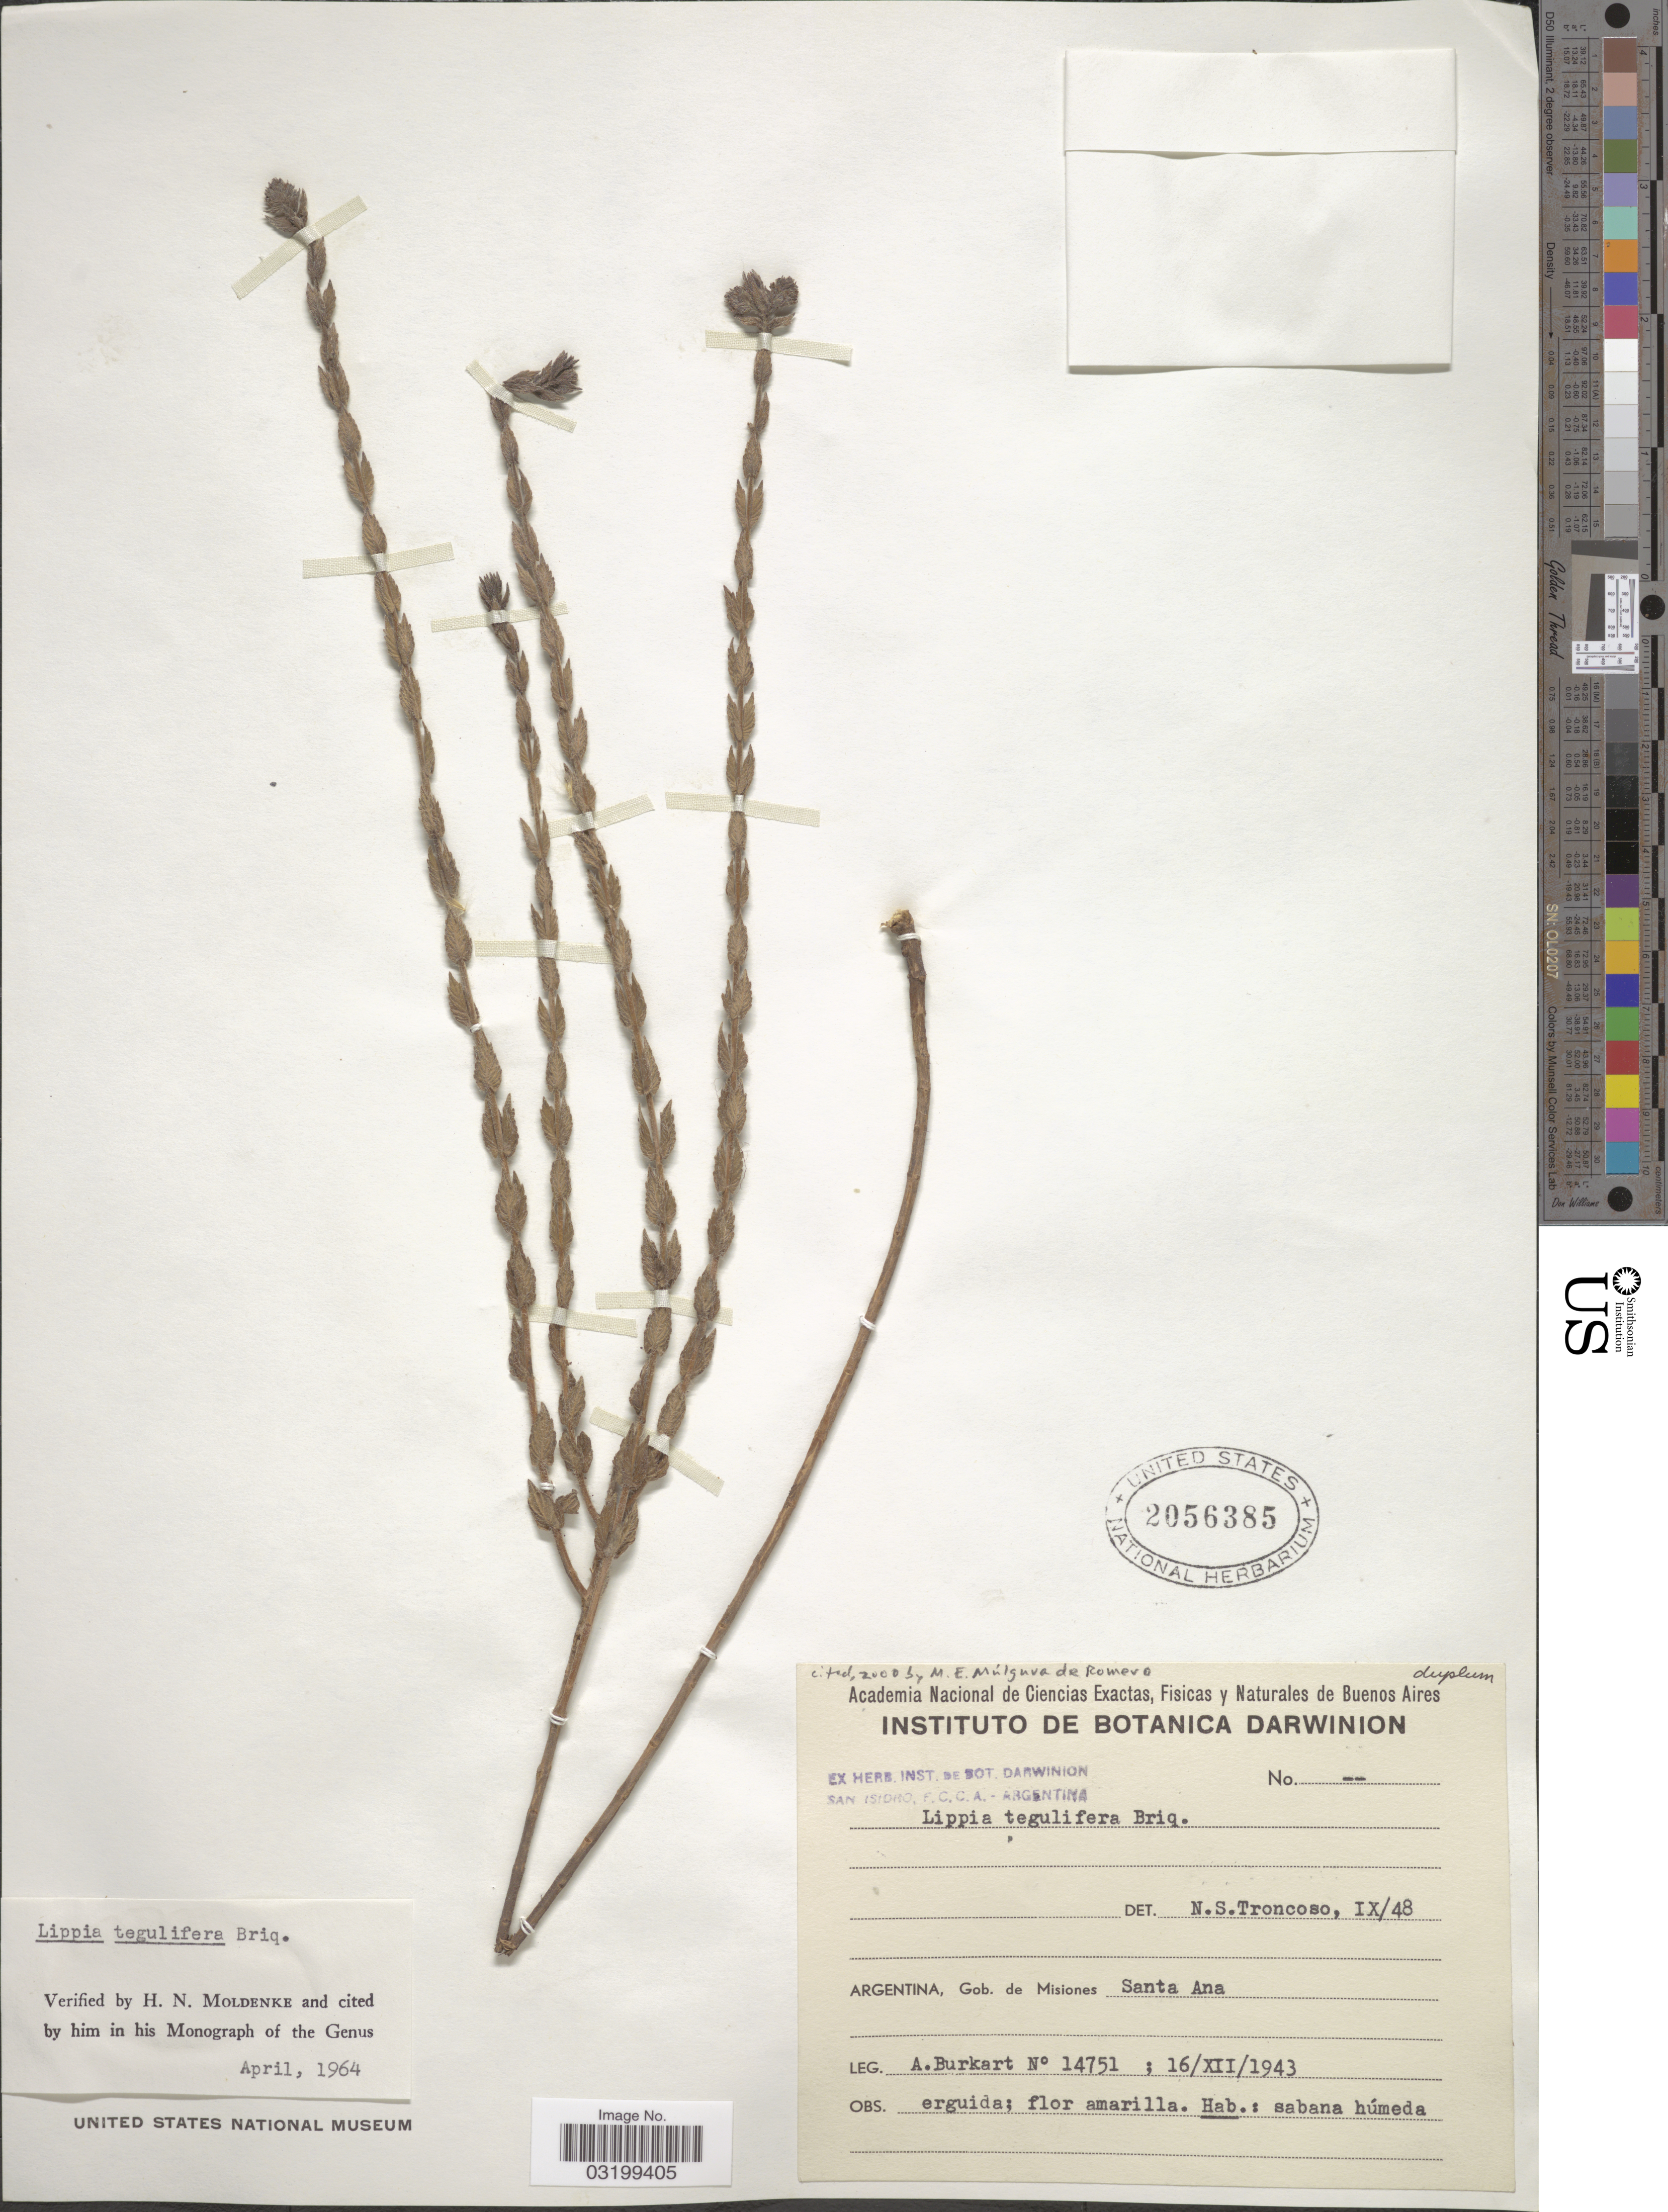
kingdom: Plantae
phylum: Tracheophyta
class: Magnoliopsida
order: Lamiales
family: Verbenaceae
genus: Lippia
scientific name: Lippia tegulifera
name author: Briq.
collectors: A. E. Burkart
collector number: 14751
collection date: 1943-12-16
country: Argentina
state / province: Misiones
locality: Gob. de Misiones. Santa Ana.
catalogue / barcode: US 2056385